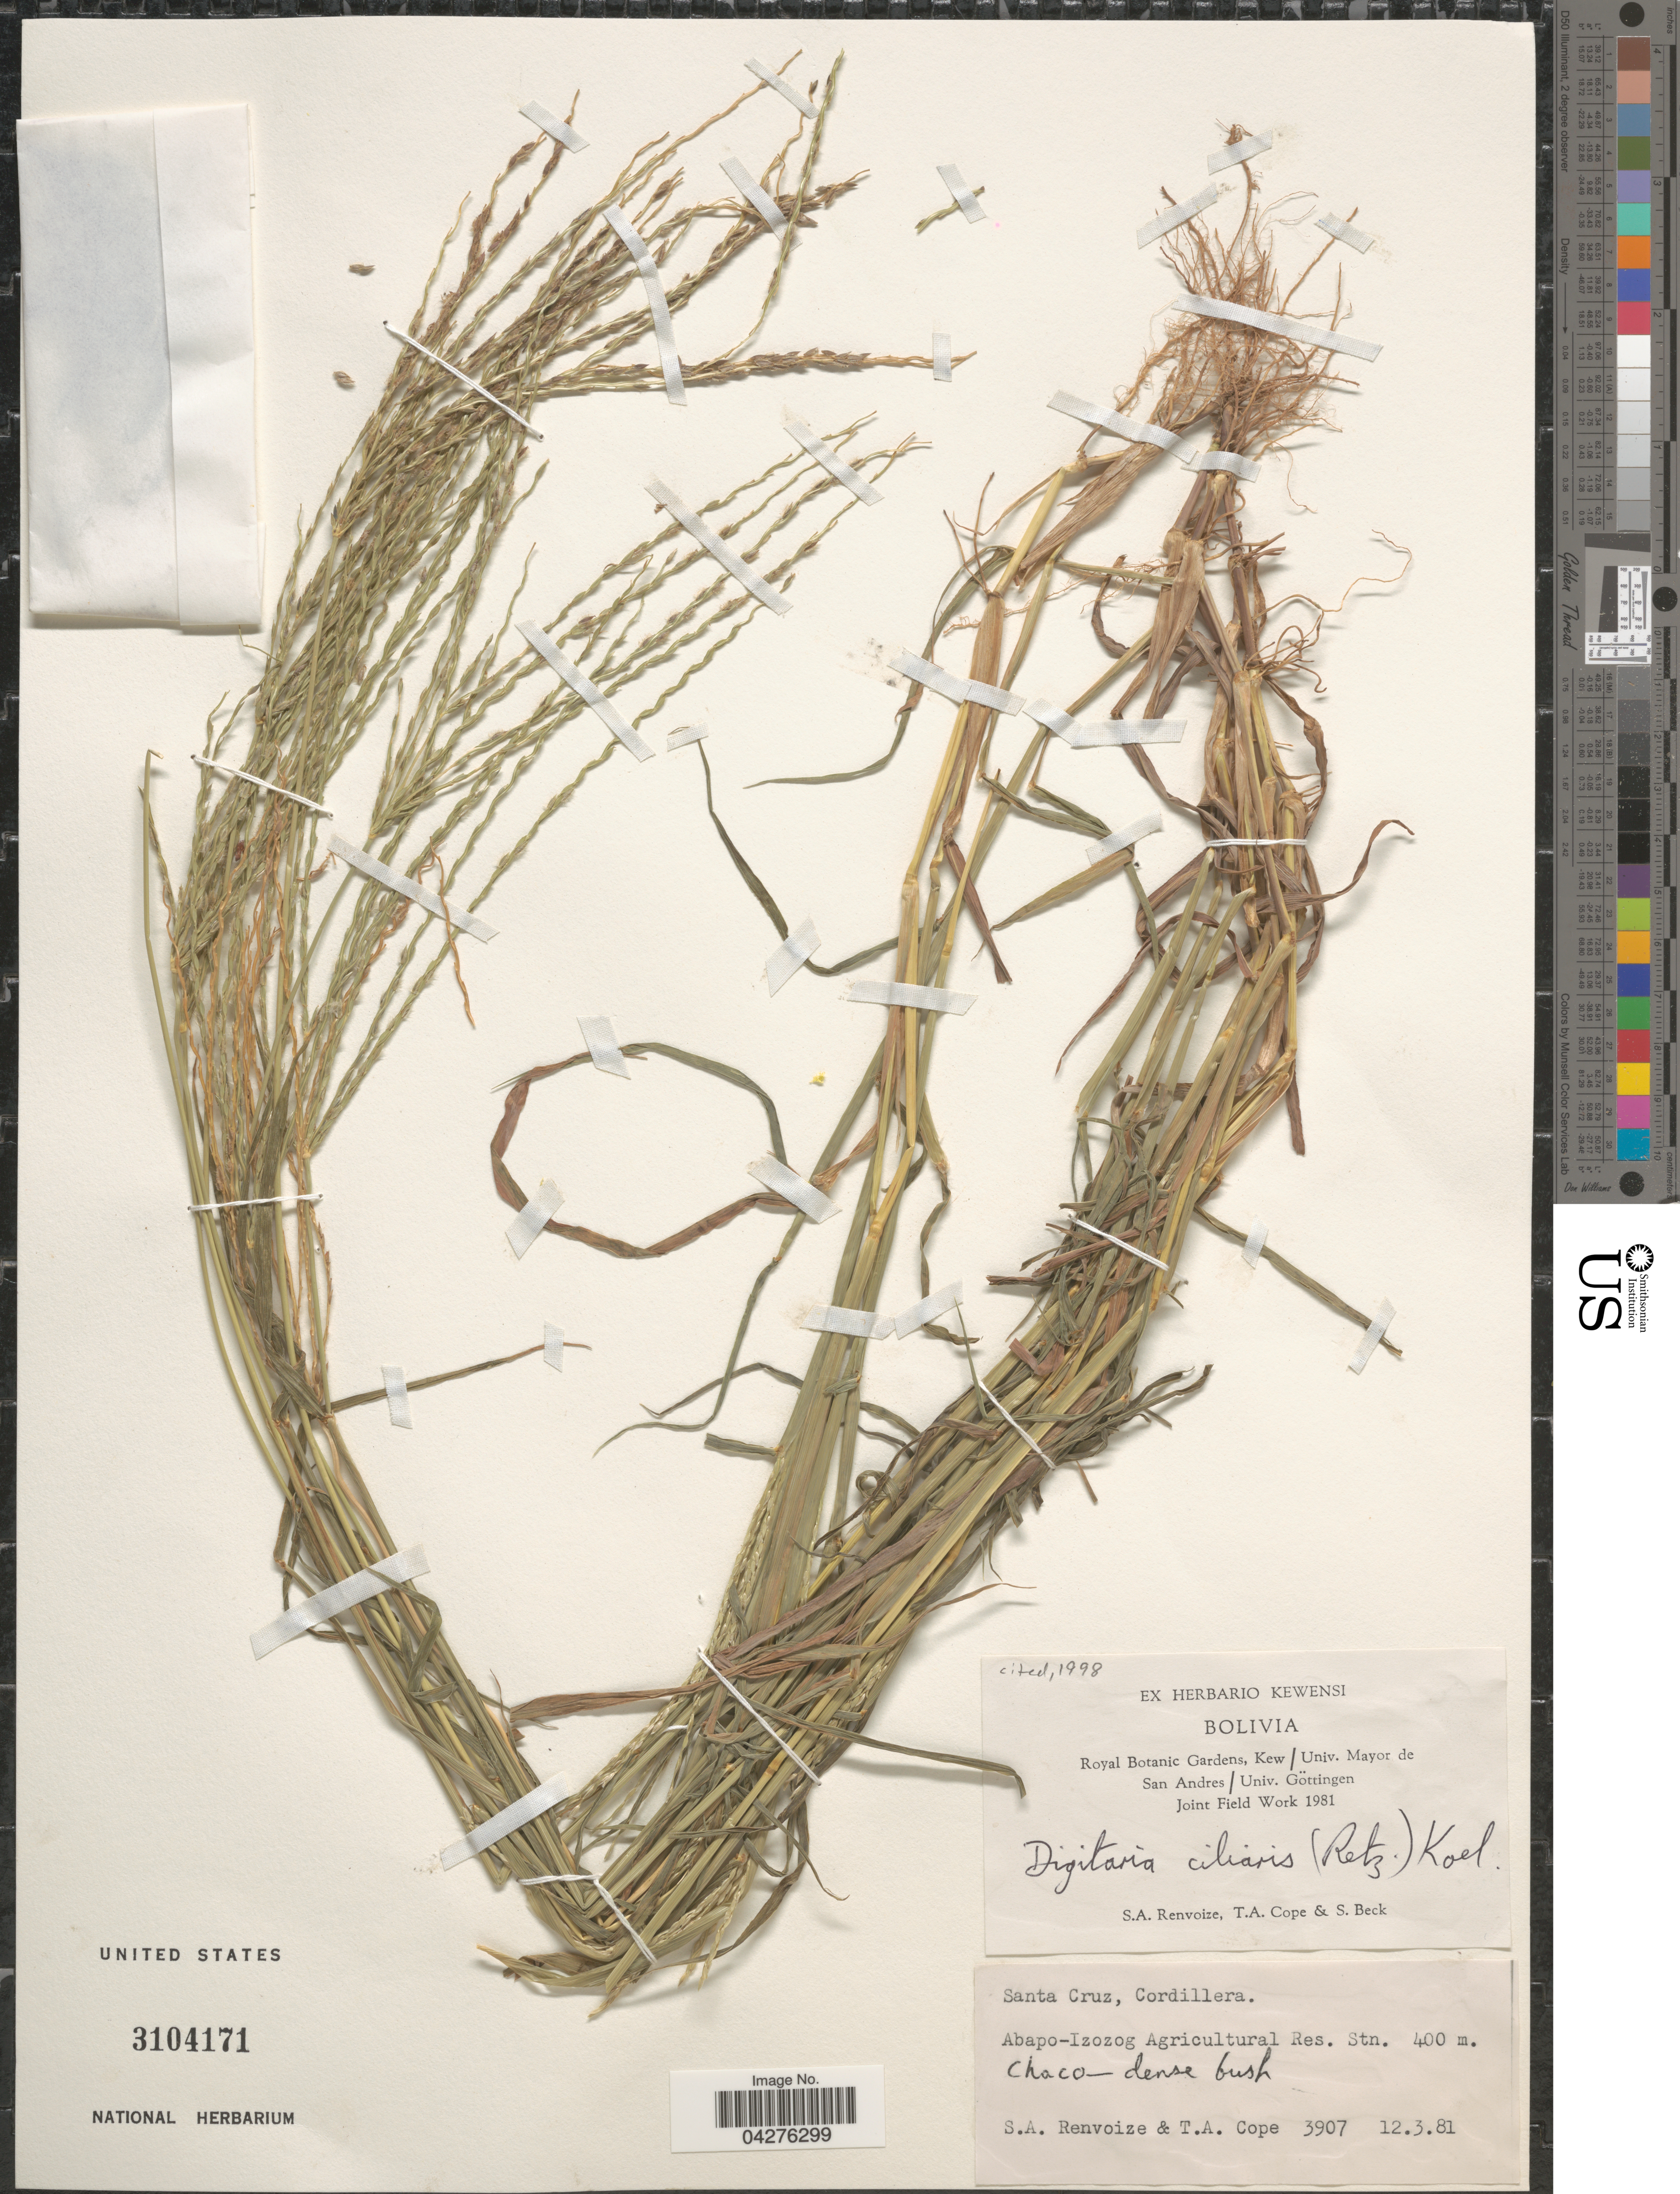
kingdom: Plantae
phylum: Tracheophyta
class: Liliopsida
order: Poales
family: Poaceae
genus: Digitaria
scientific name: Digitaria ciliaris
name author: (Retz.) Koeler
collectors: S. A. Renvoize, T. A. Cope & S. G. Beck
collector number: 3907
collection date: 1981-03-12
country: Bolivia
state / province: Santa Cruz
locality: Royal Botanic Gardens, Kew/Univ. Mayor de San Andres/ Univ. Göttingen Joint Field Work 1981. Cordillera. Abapo-Izozog Agricultural Res. Stn. Chaco.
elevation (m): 400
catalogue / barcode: US 3104171